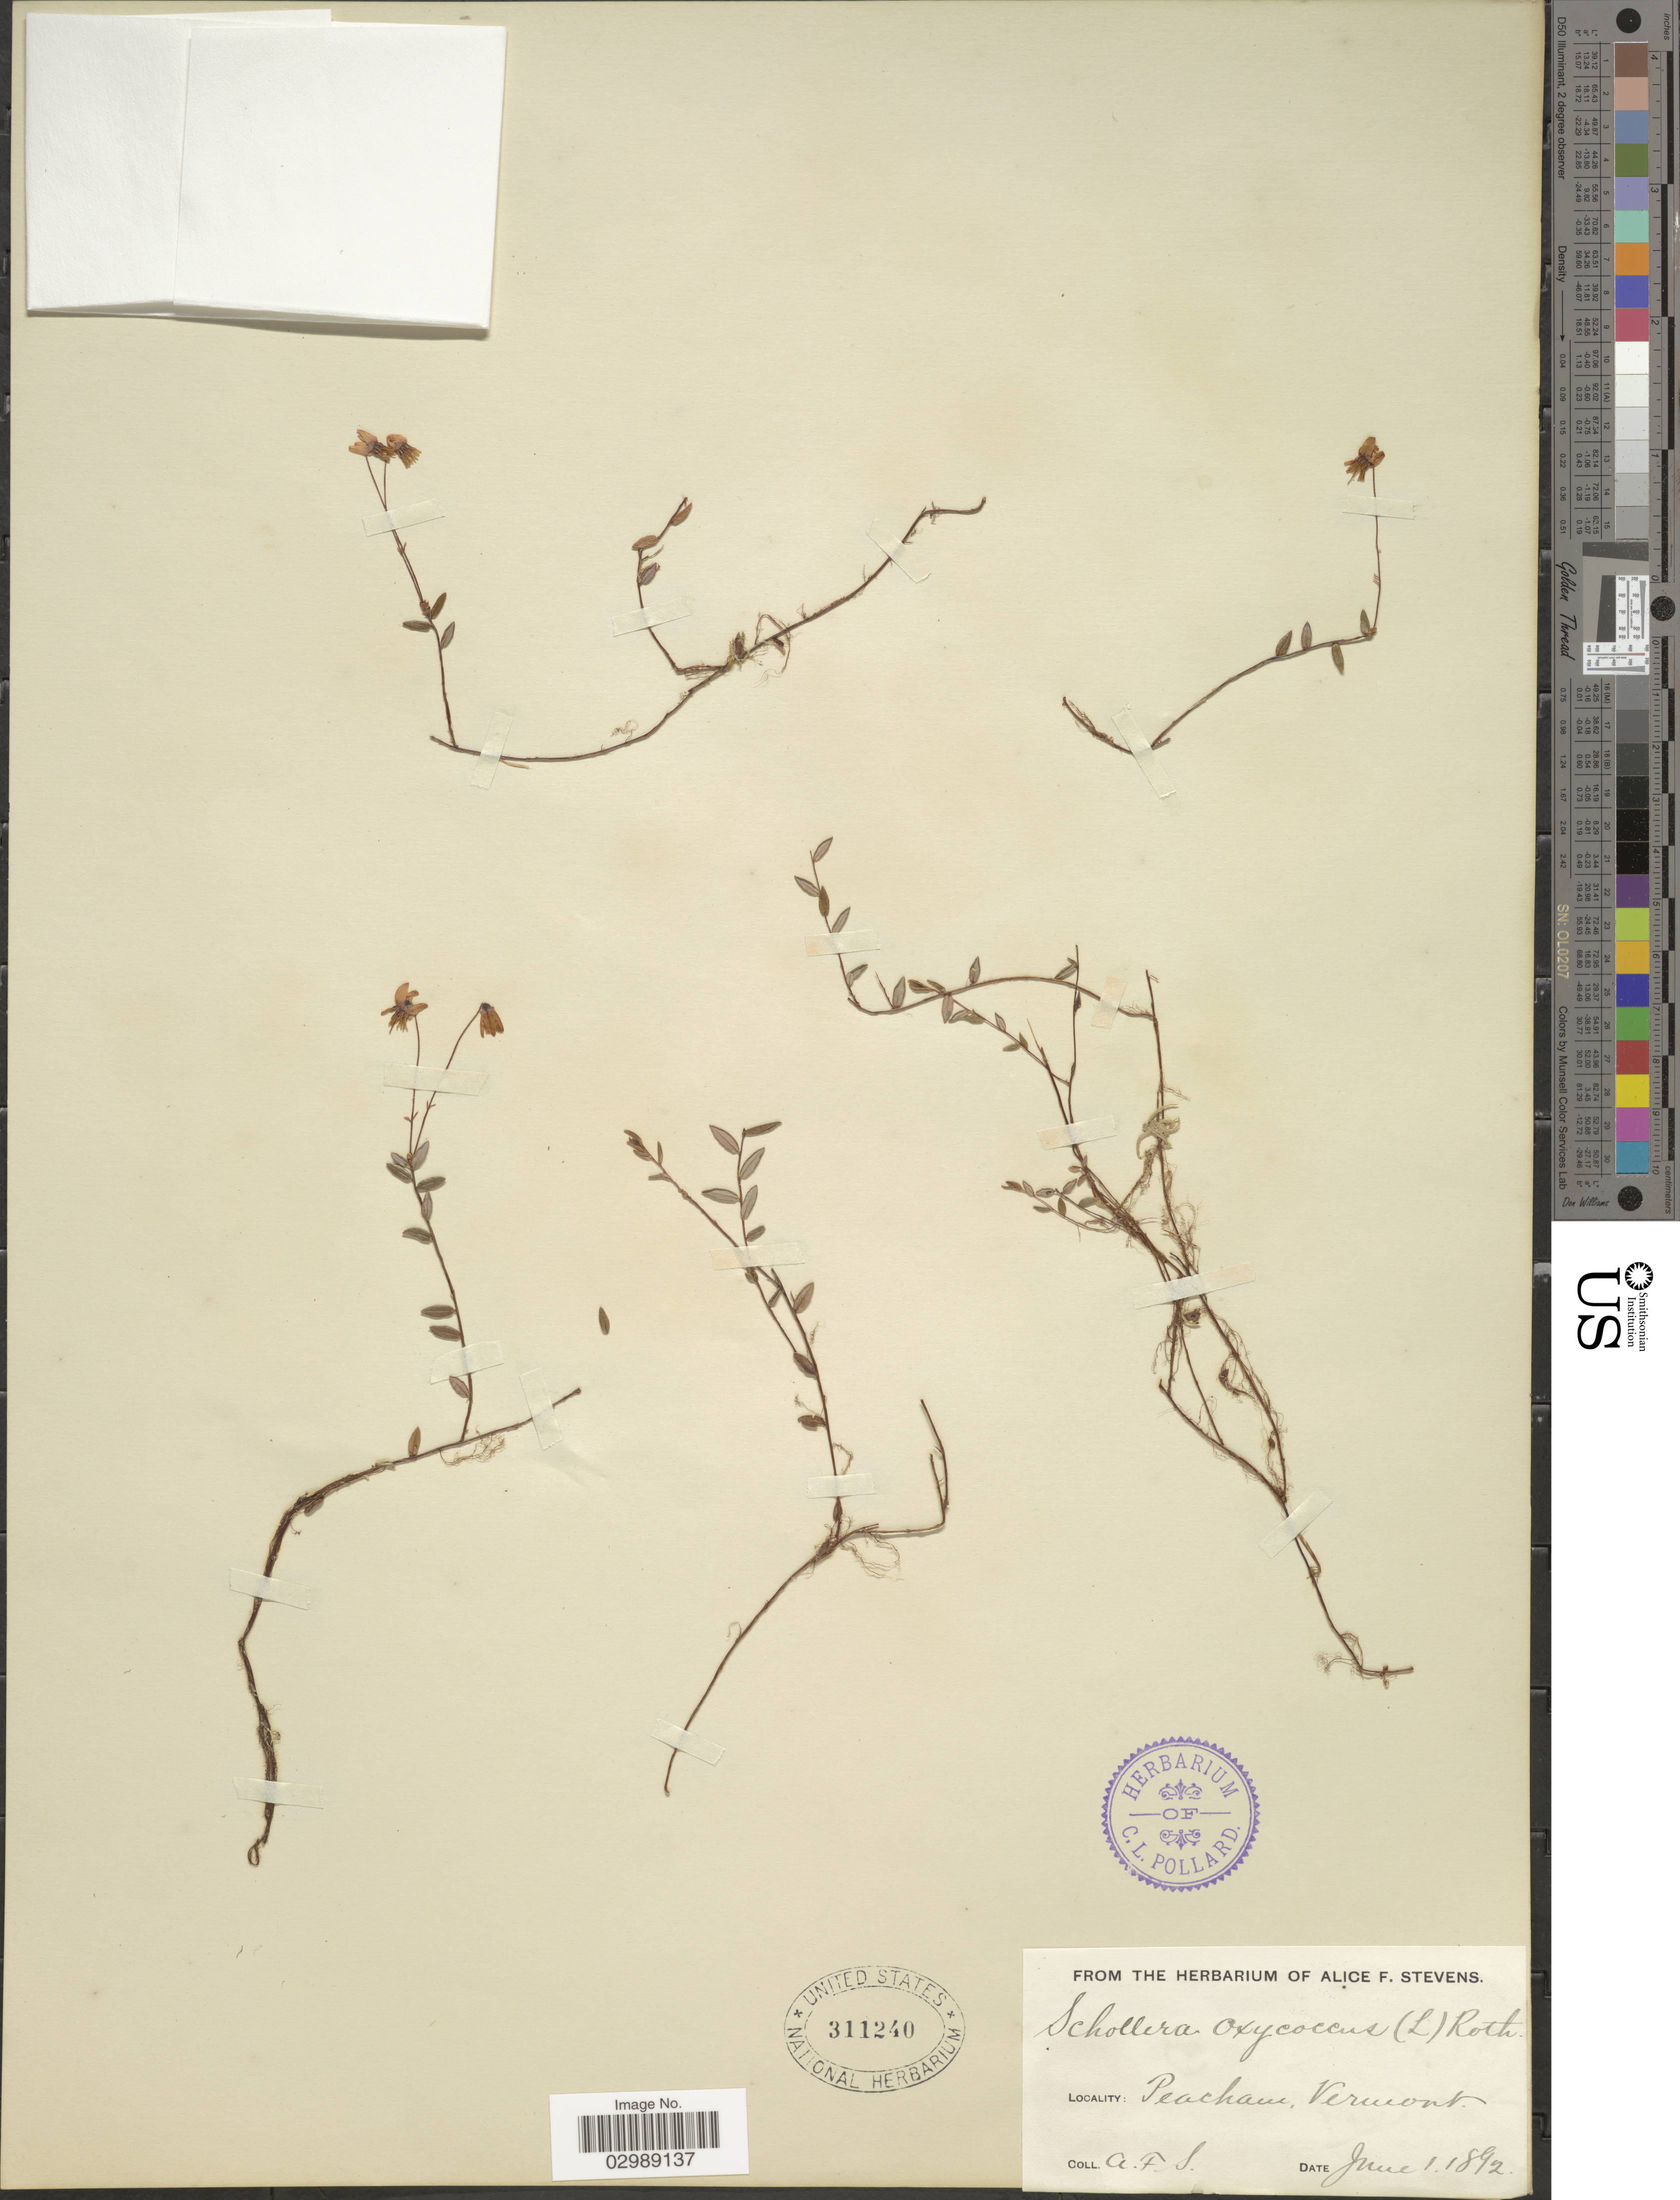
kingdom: Plantae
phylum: Tracheophyta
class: Magnoliopsida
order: Ericales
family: Ericaceae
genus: Vaccinium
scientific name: Vaccinium oxycoccos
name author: L.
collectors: A. Stevens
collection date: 1892-06-01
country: United States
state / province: Vermont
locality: Peacham.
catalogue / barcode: US 311240